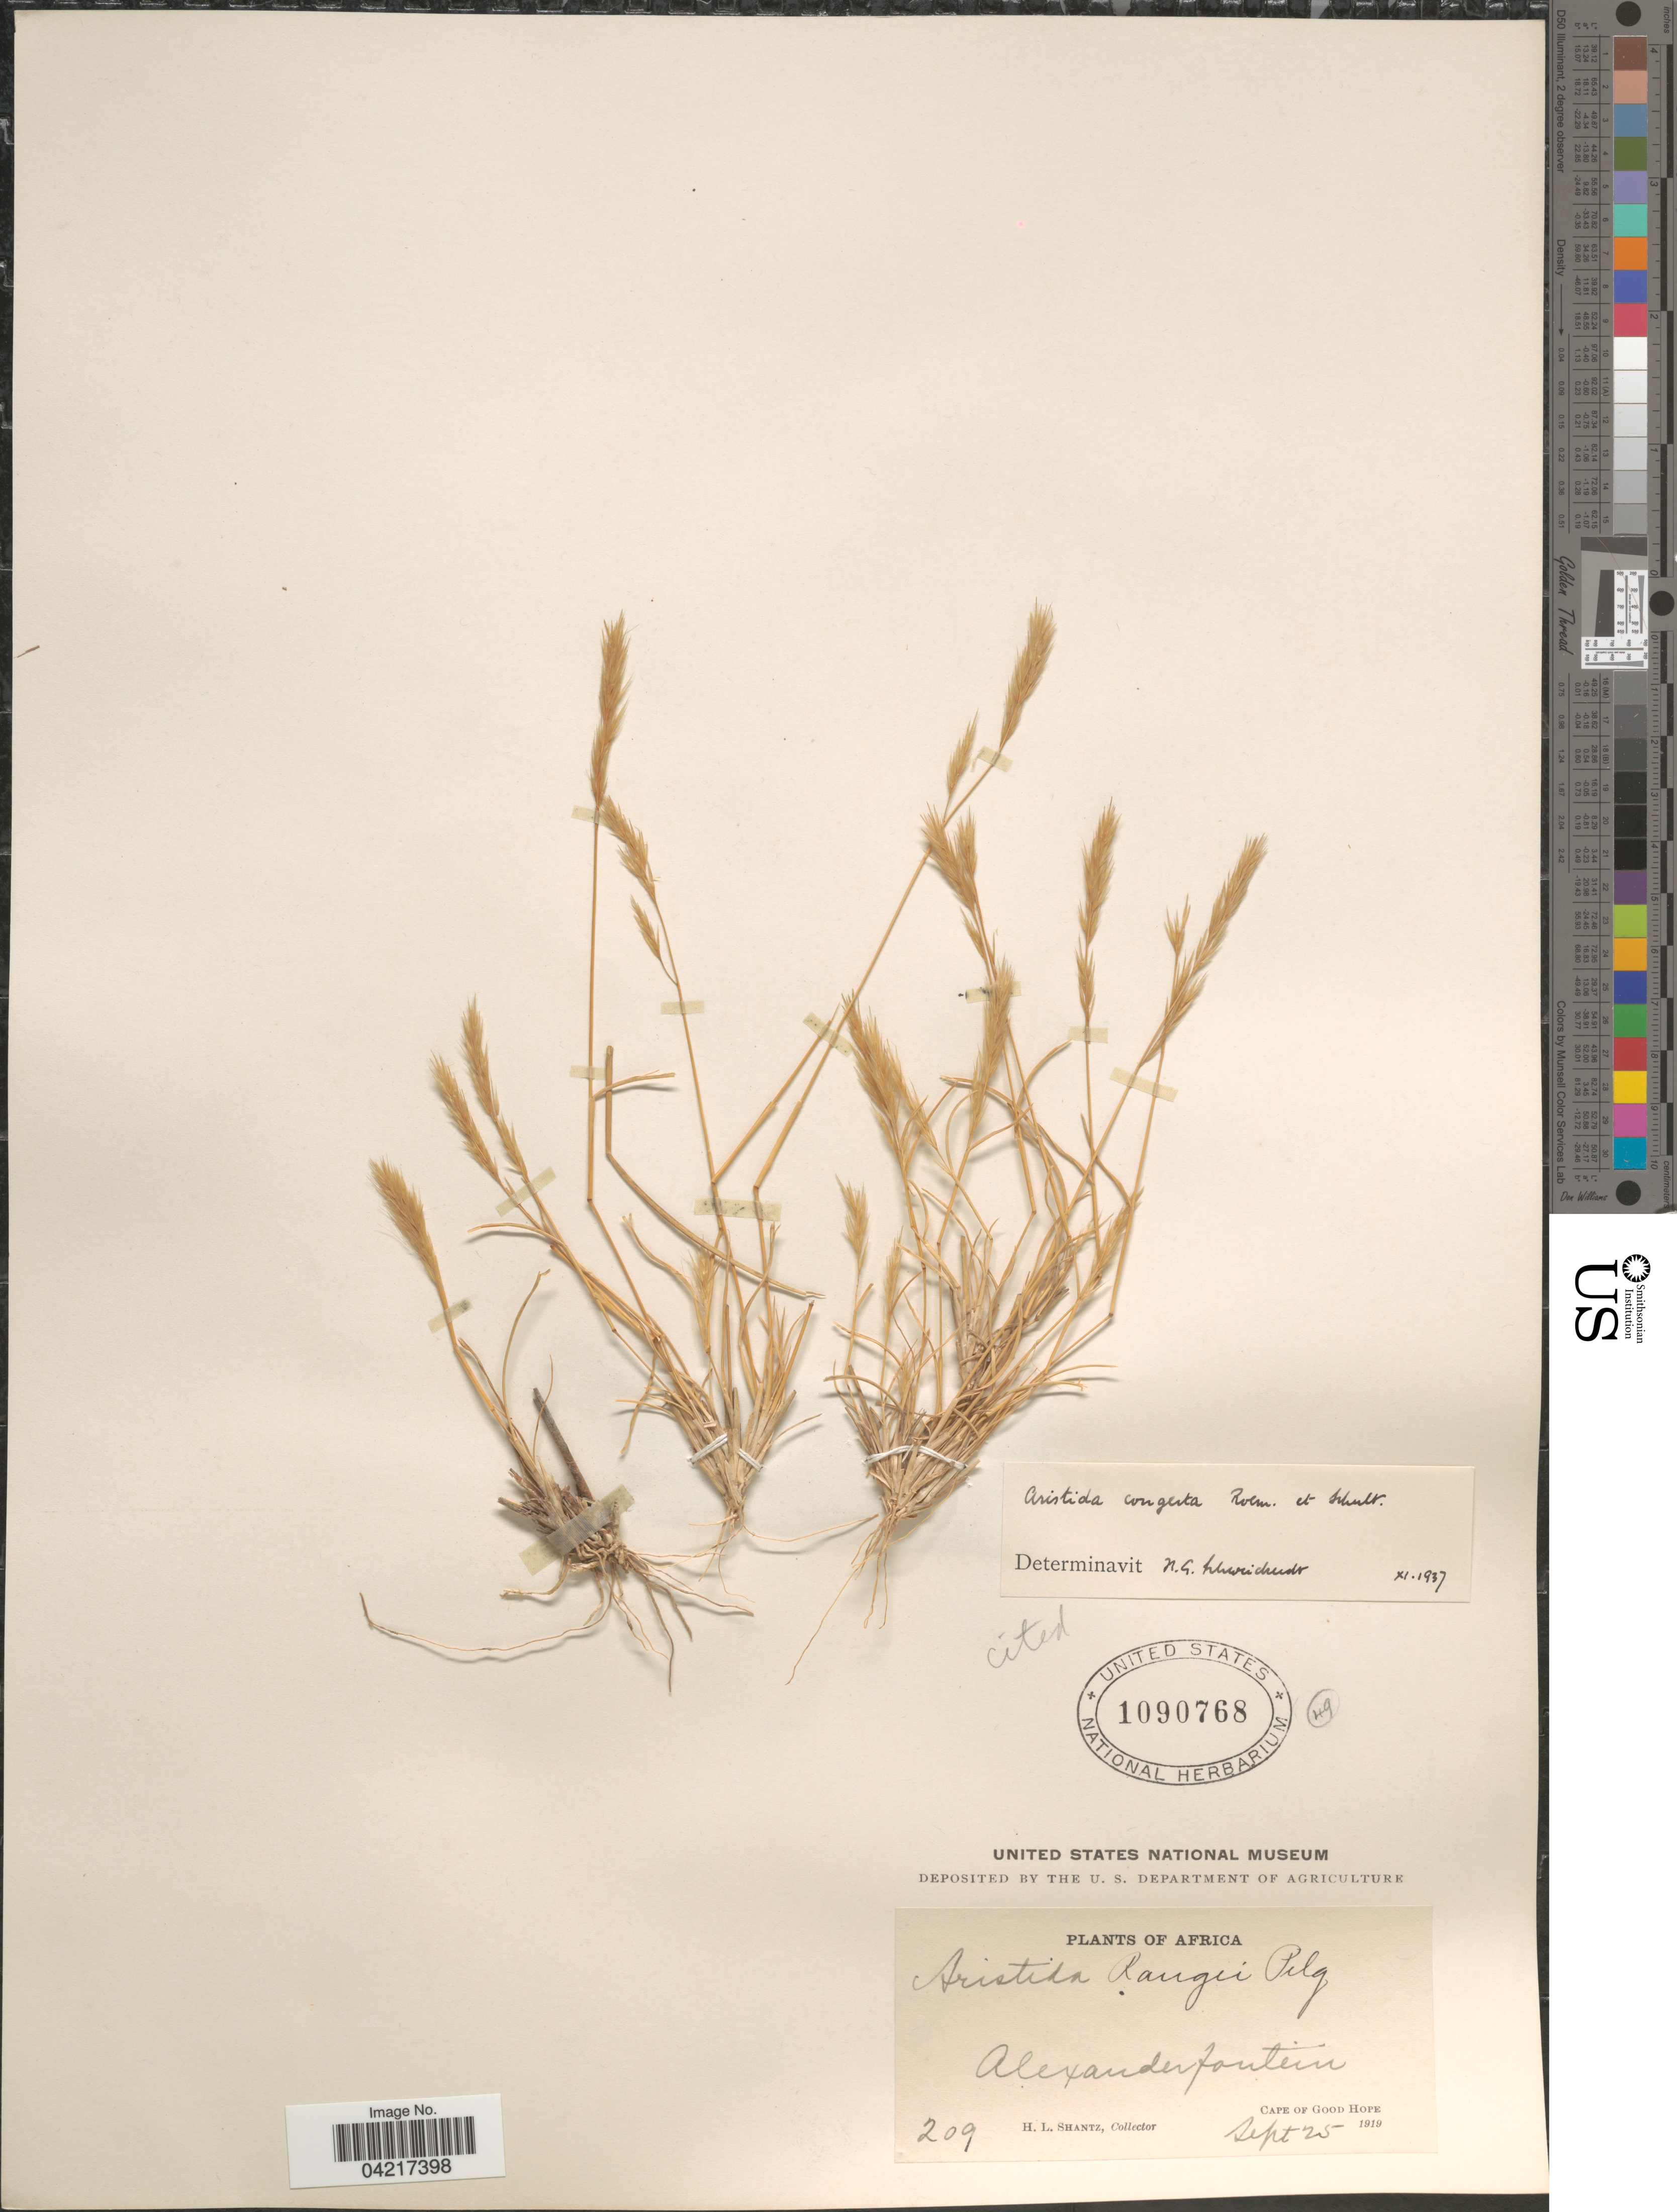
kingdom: Plantae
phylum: Tracheophyta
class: Liliopsida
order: Poales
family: Poaceae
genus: Aristida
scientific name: Aristida congesta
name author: Roem. & Schult.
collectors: H. Shantz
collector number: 209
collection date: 1919-09-25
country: South Africa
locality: Alexander fontein. Cape of Good Hope.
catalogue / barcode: US 1090768